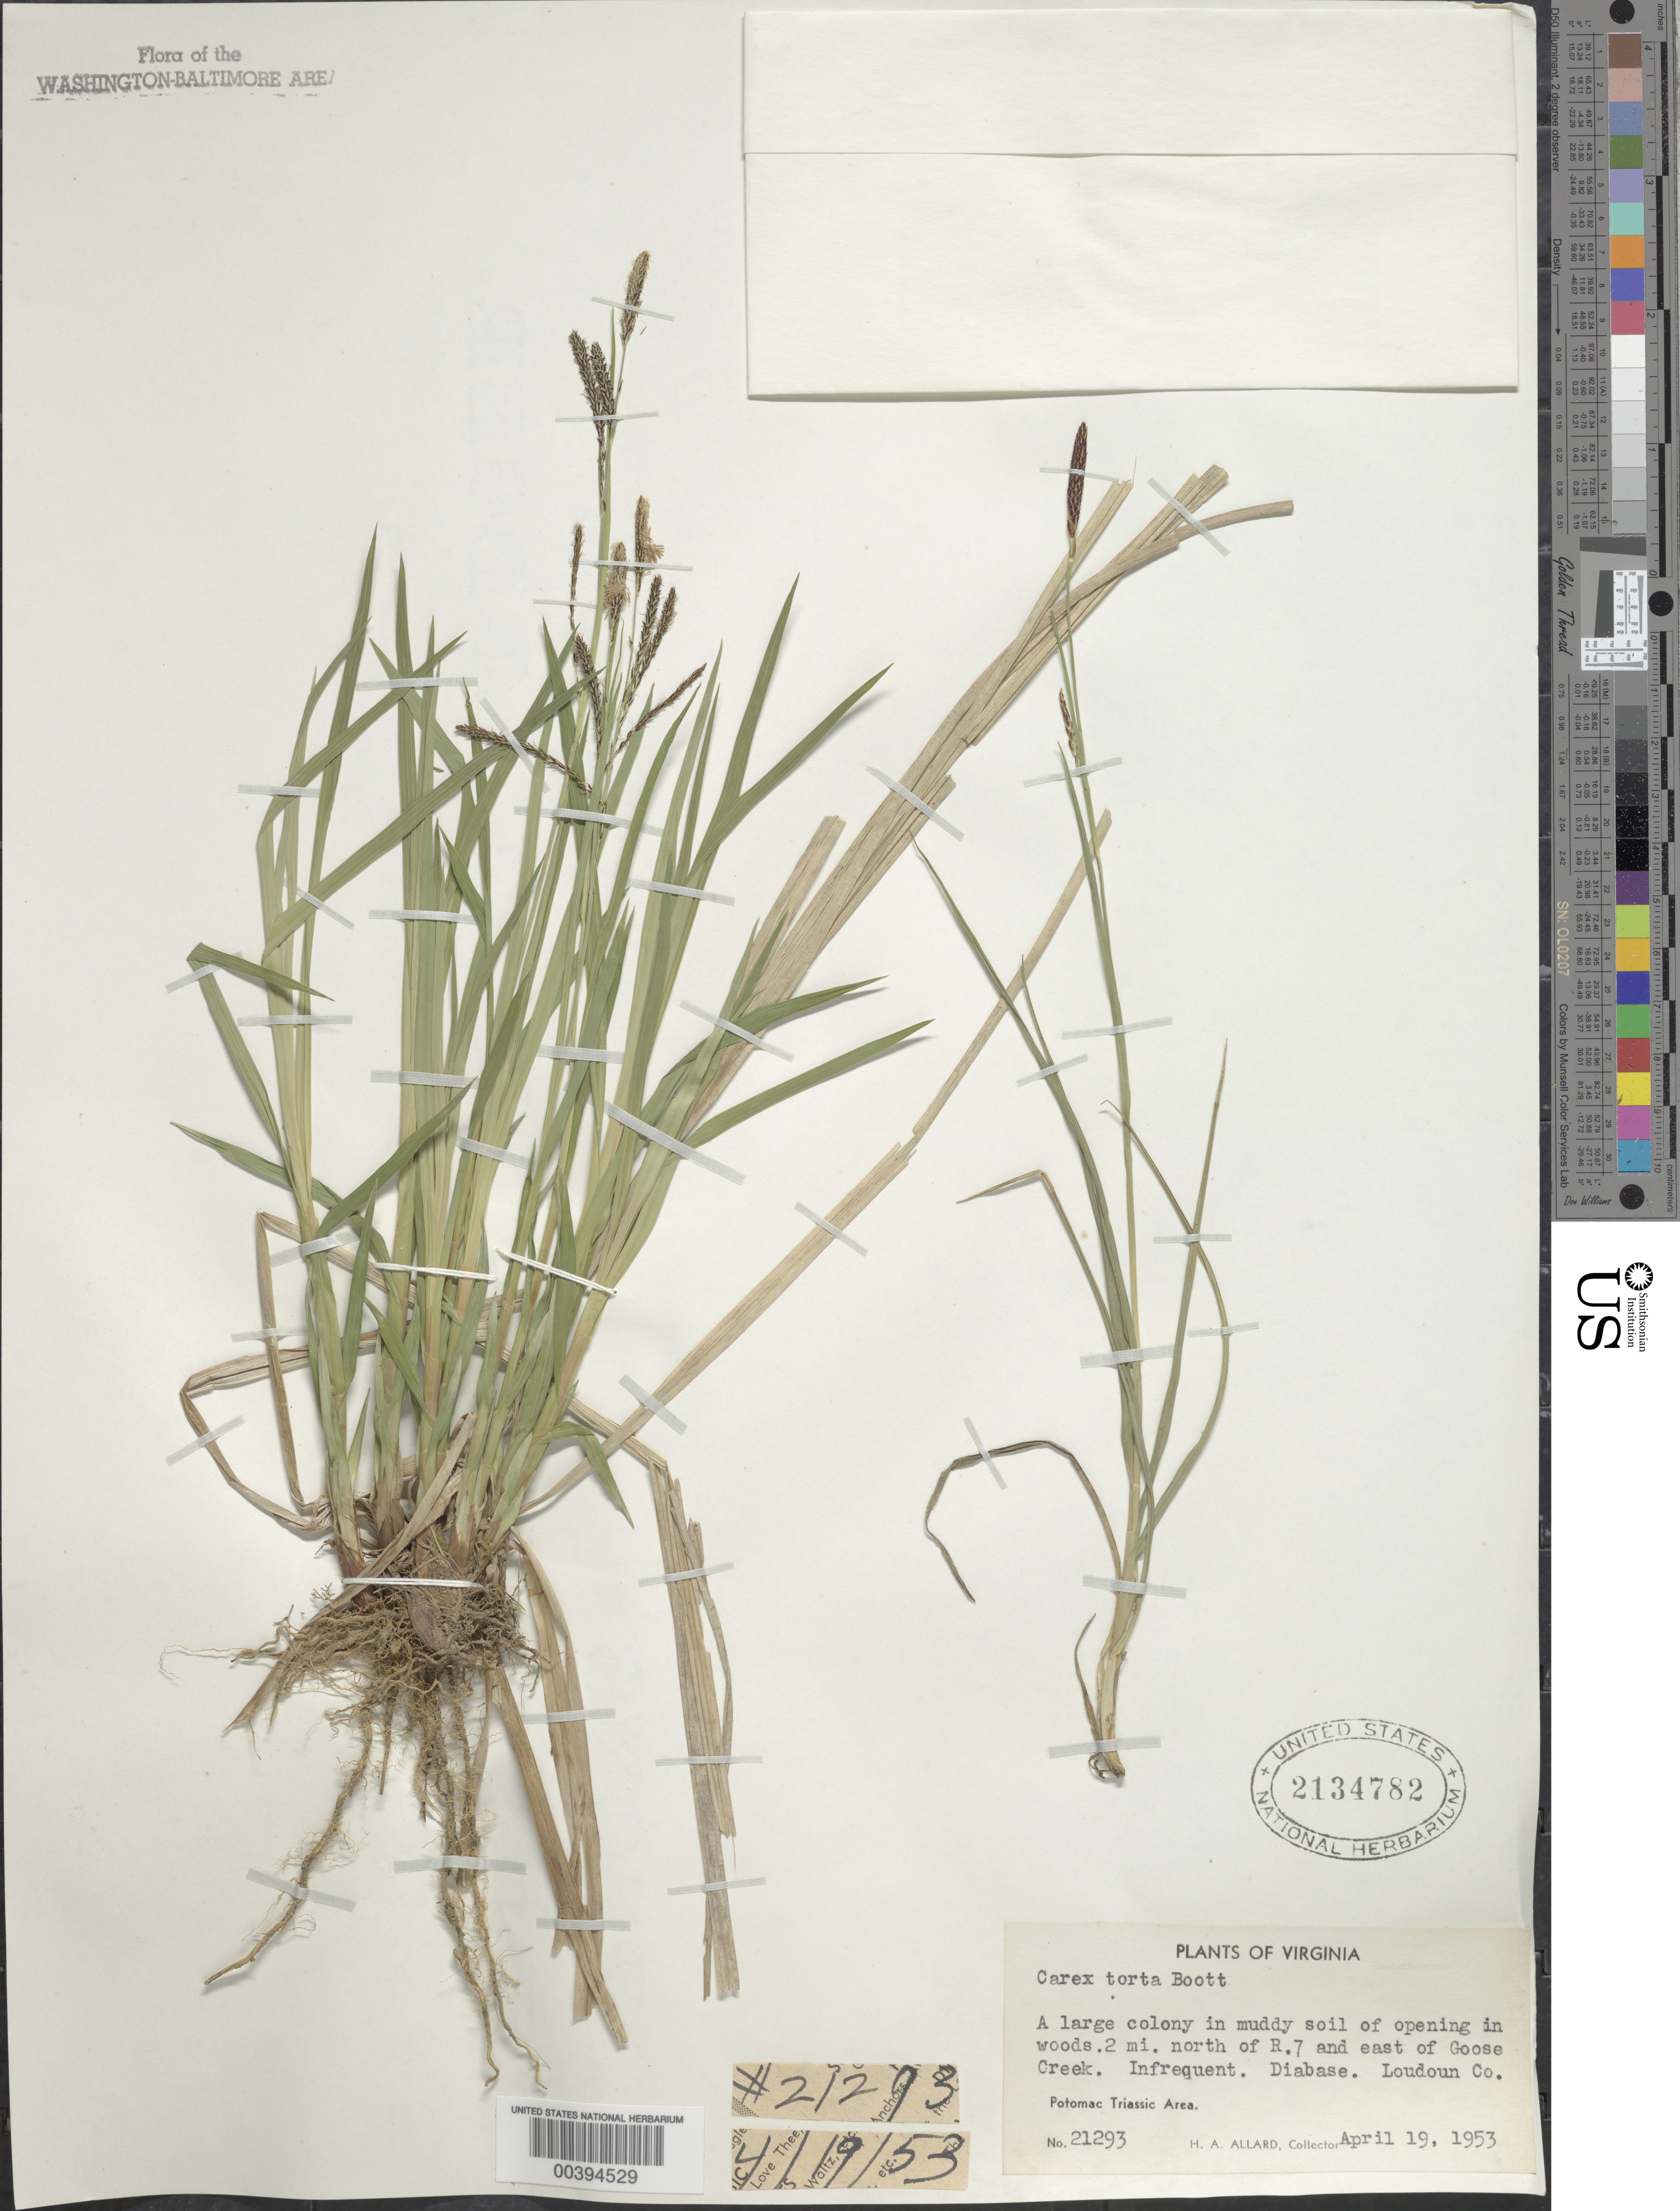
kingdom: Plantae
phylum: Tracheophyta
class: Liliopsida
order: Poales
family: Cyperaceae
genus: Carex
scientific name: Carex torta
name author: Boott ex Tuck.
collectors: H. A. Allard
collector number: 21293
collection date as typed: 19 Apr 1953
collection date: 1953-04-19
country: United States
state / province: Virginia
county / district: Loudoun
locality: North of Route 7 and east of Goose Creek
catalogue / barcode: US 2134782